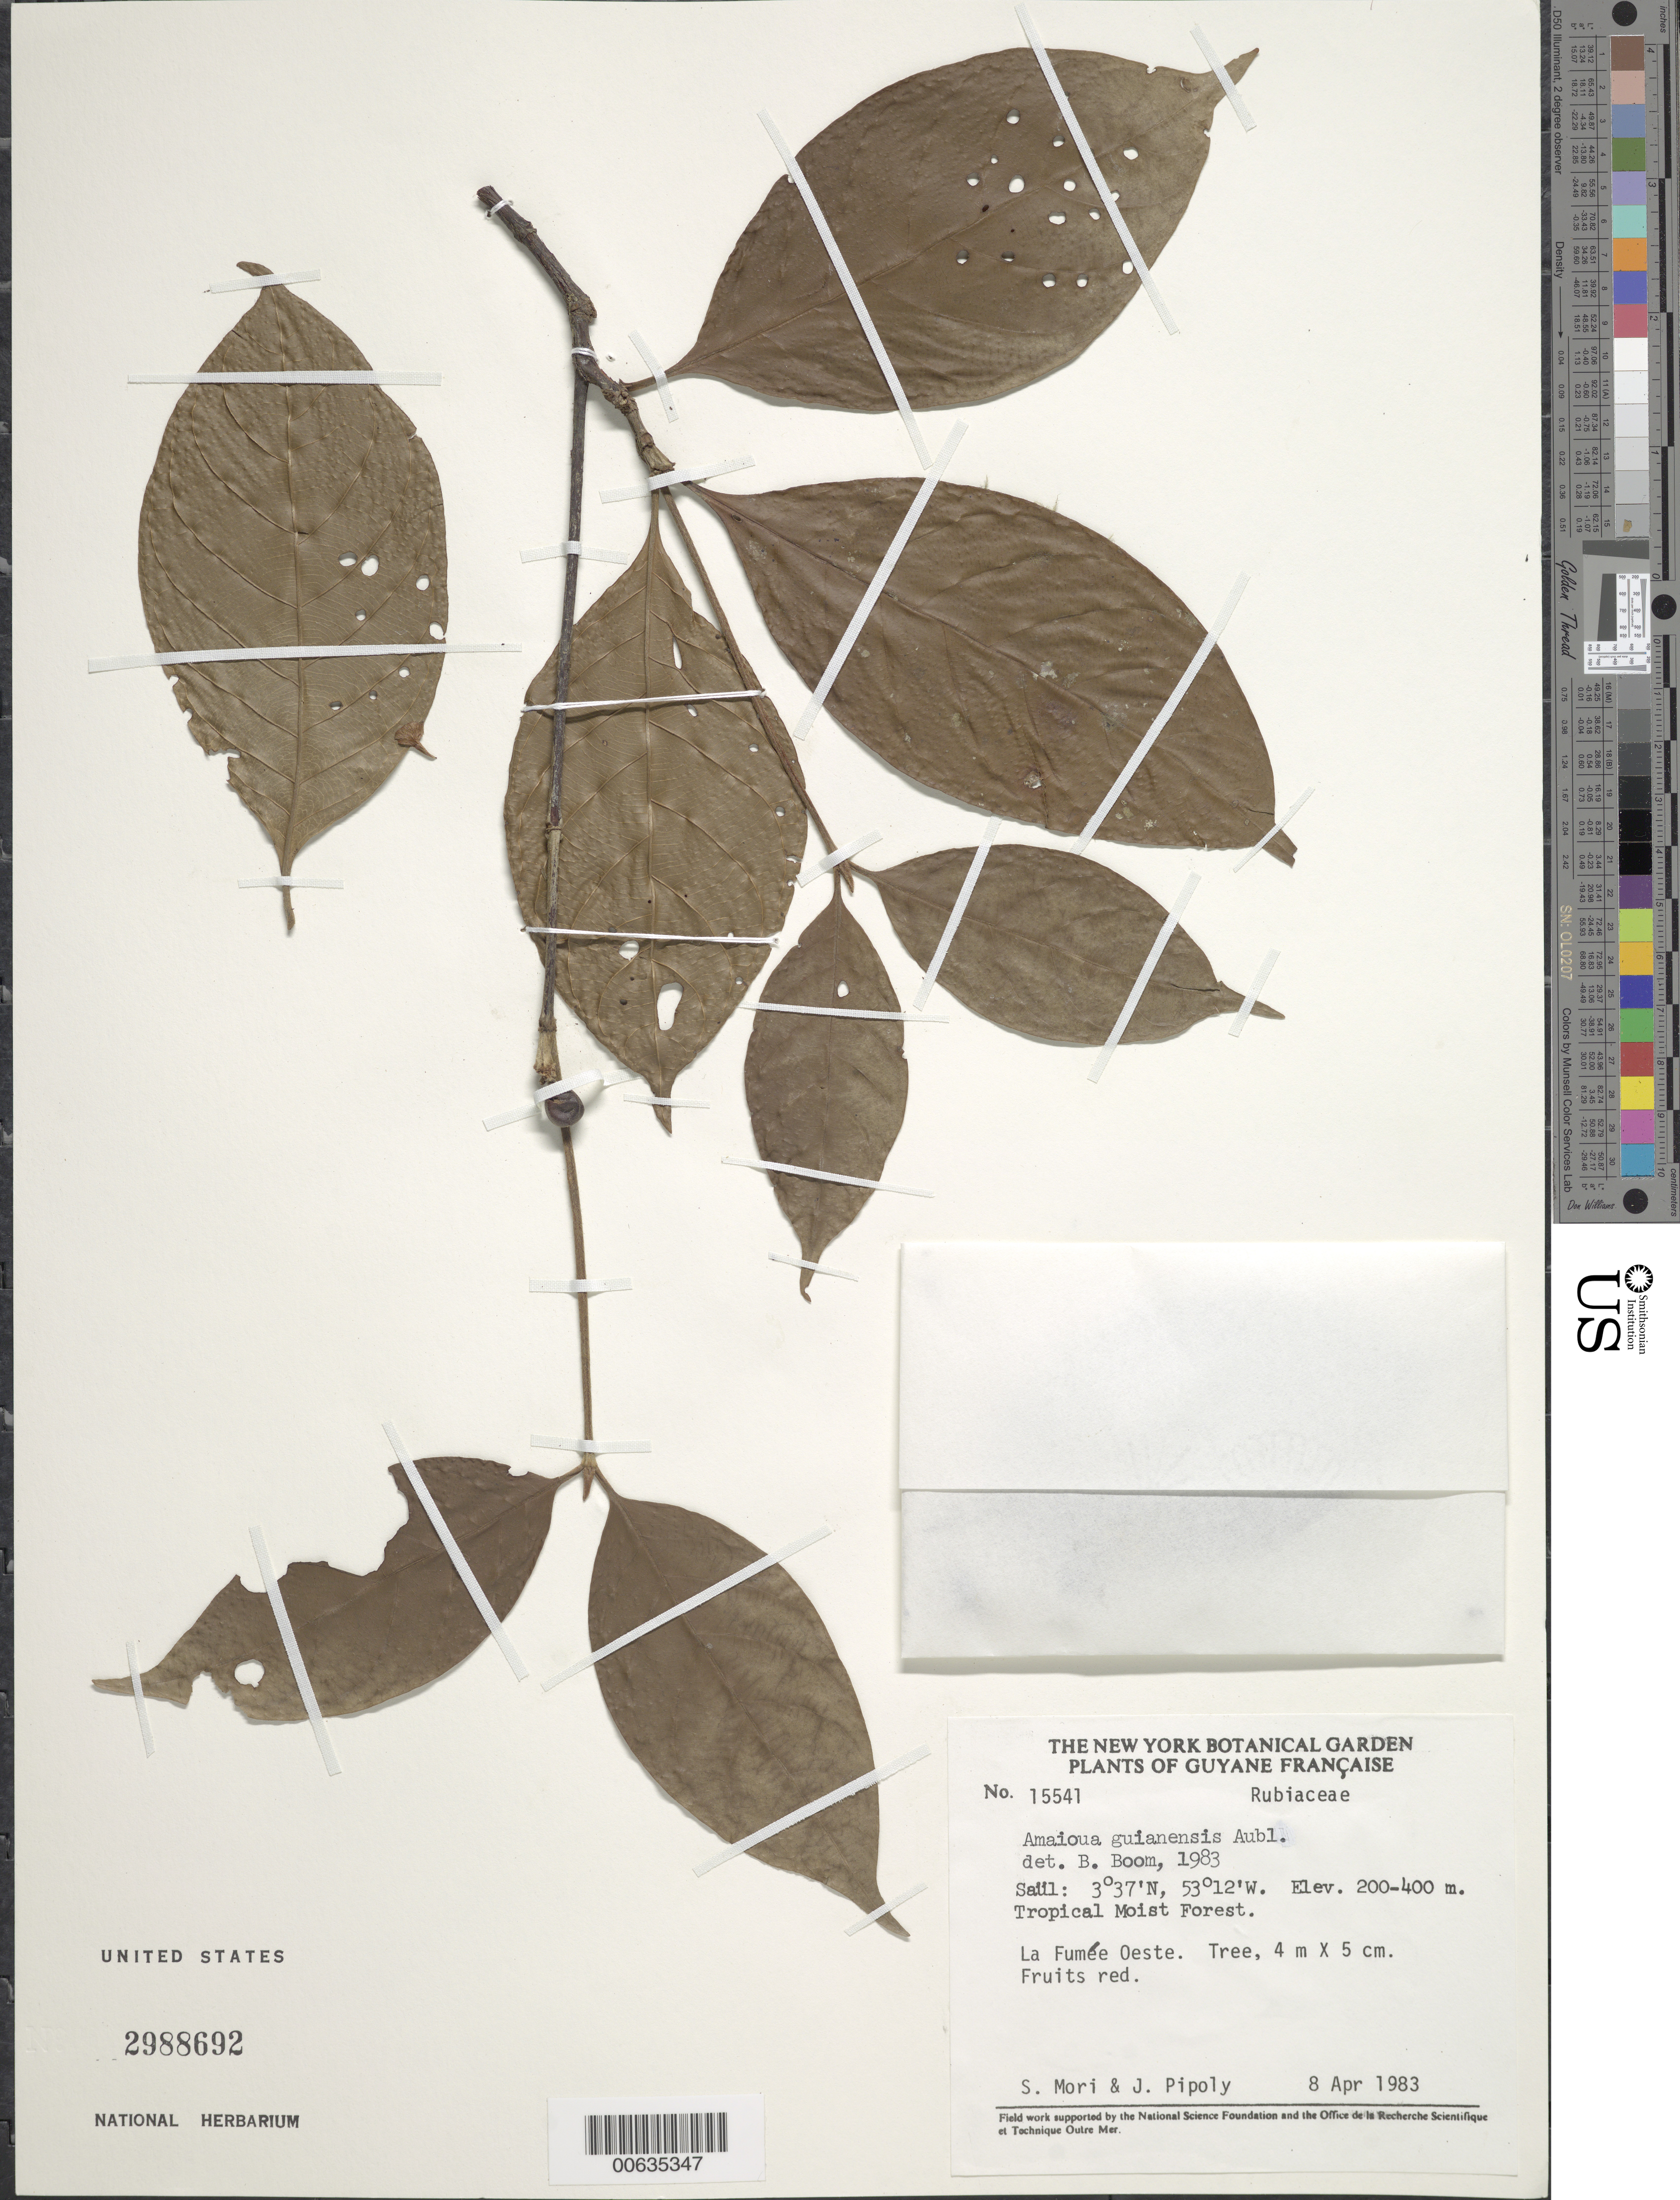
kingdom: Plantae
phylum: Tracheophyta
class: Magnoliopsida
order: Gentianales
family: Rubiaceae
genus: Amaioua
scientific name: Amaioua guianensis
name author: Aubl.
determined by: Boom, B. M.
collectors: S. Mori & J. J. Pipoly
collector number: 15541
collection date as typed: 8-Apr-83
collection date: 1983-04-08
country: French Guiana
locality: Saül, Monts La Fumée, La Fumée Oeste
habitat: Tropical moist forest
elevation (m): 200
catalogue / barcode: US 2988692